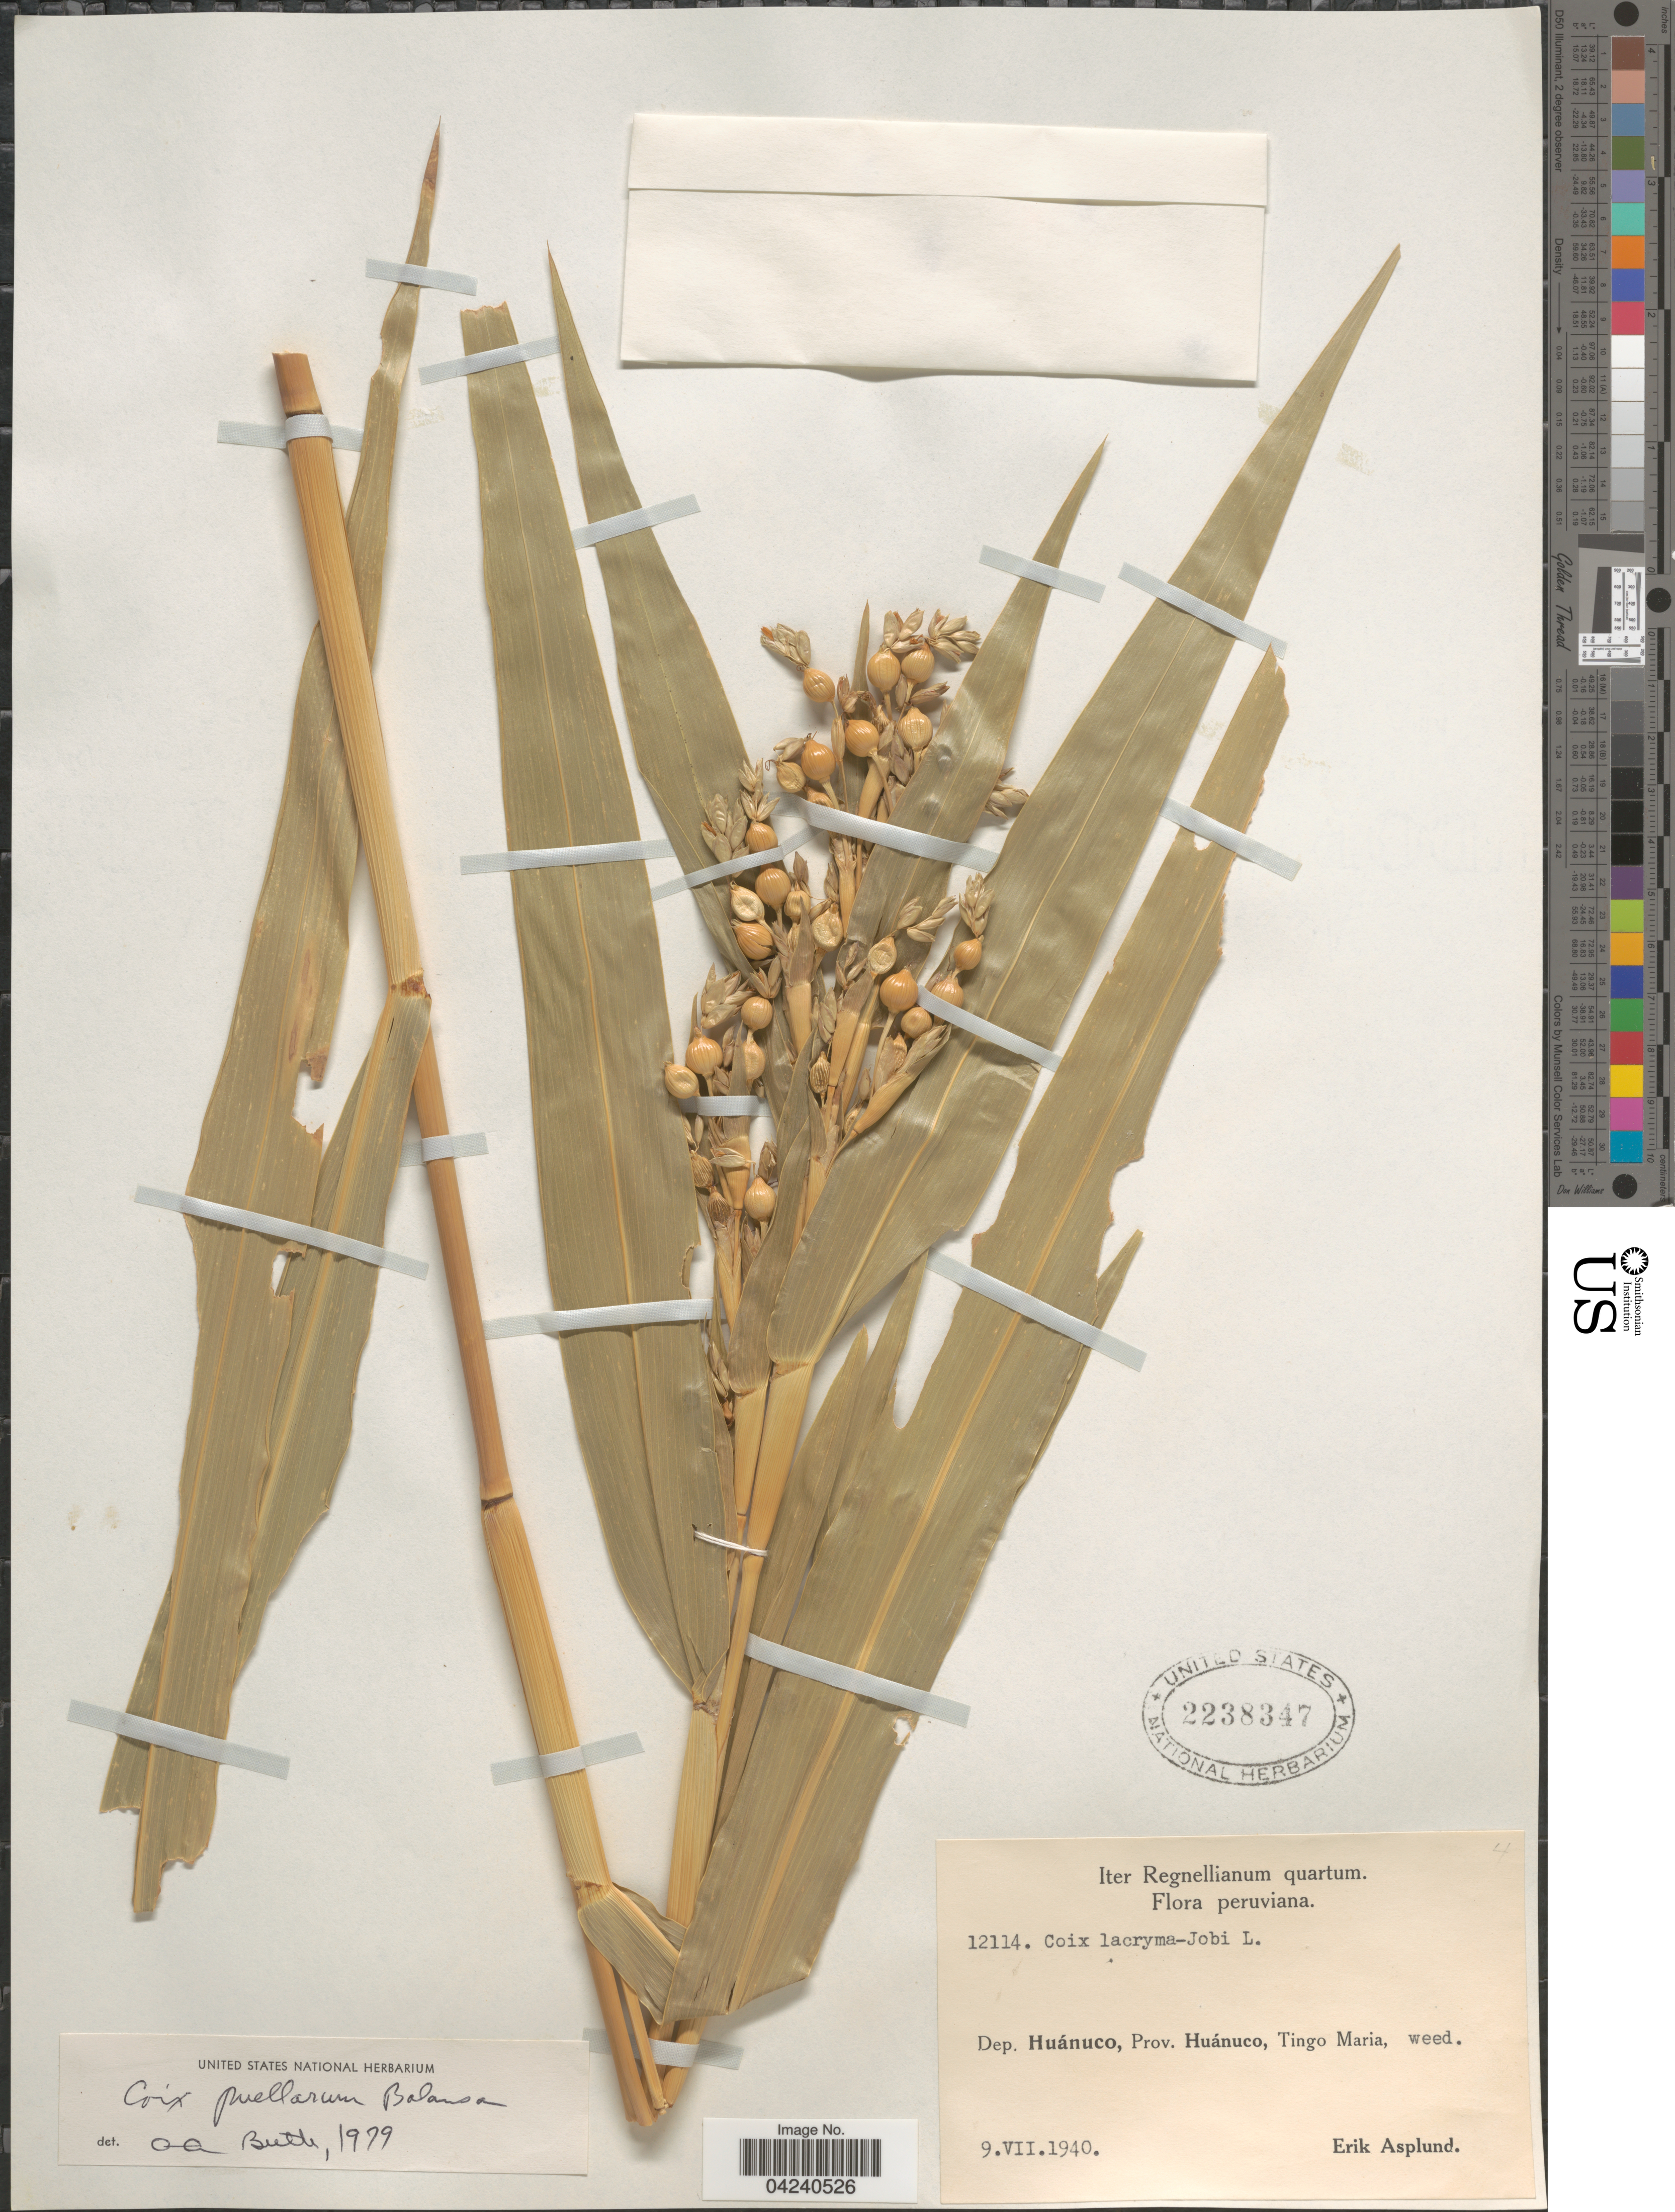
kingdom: Plantae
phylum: Tracheophyta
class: Liliopsida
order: Poales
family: Poaceae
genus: Coix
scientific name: Coix lacryma-jobi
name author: L.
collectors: E. Asplund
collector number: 12114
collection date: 1940-07-09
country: Peru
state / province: Huánuco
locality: Iter Regnellianum quartum. Dep. Huánuco, Prov. Huánuco, Tingo Maria.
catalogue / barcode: US 2238347